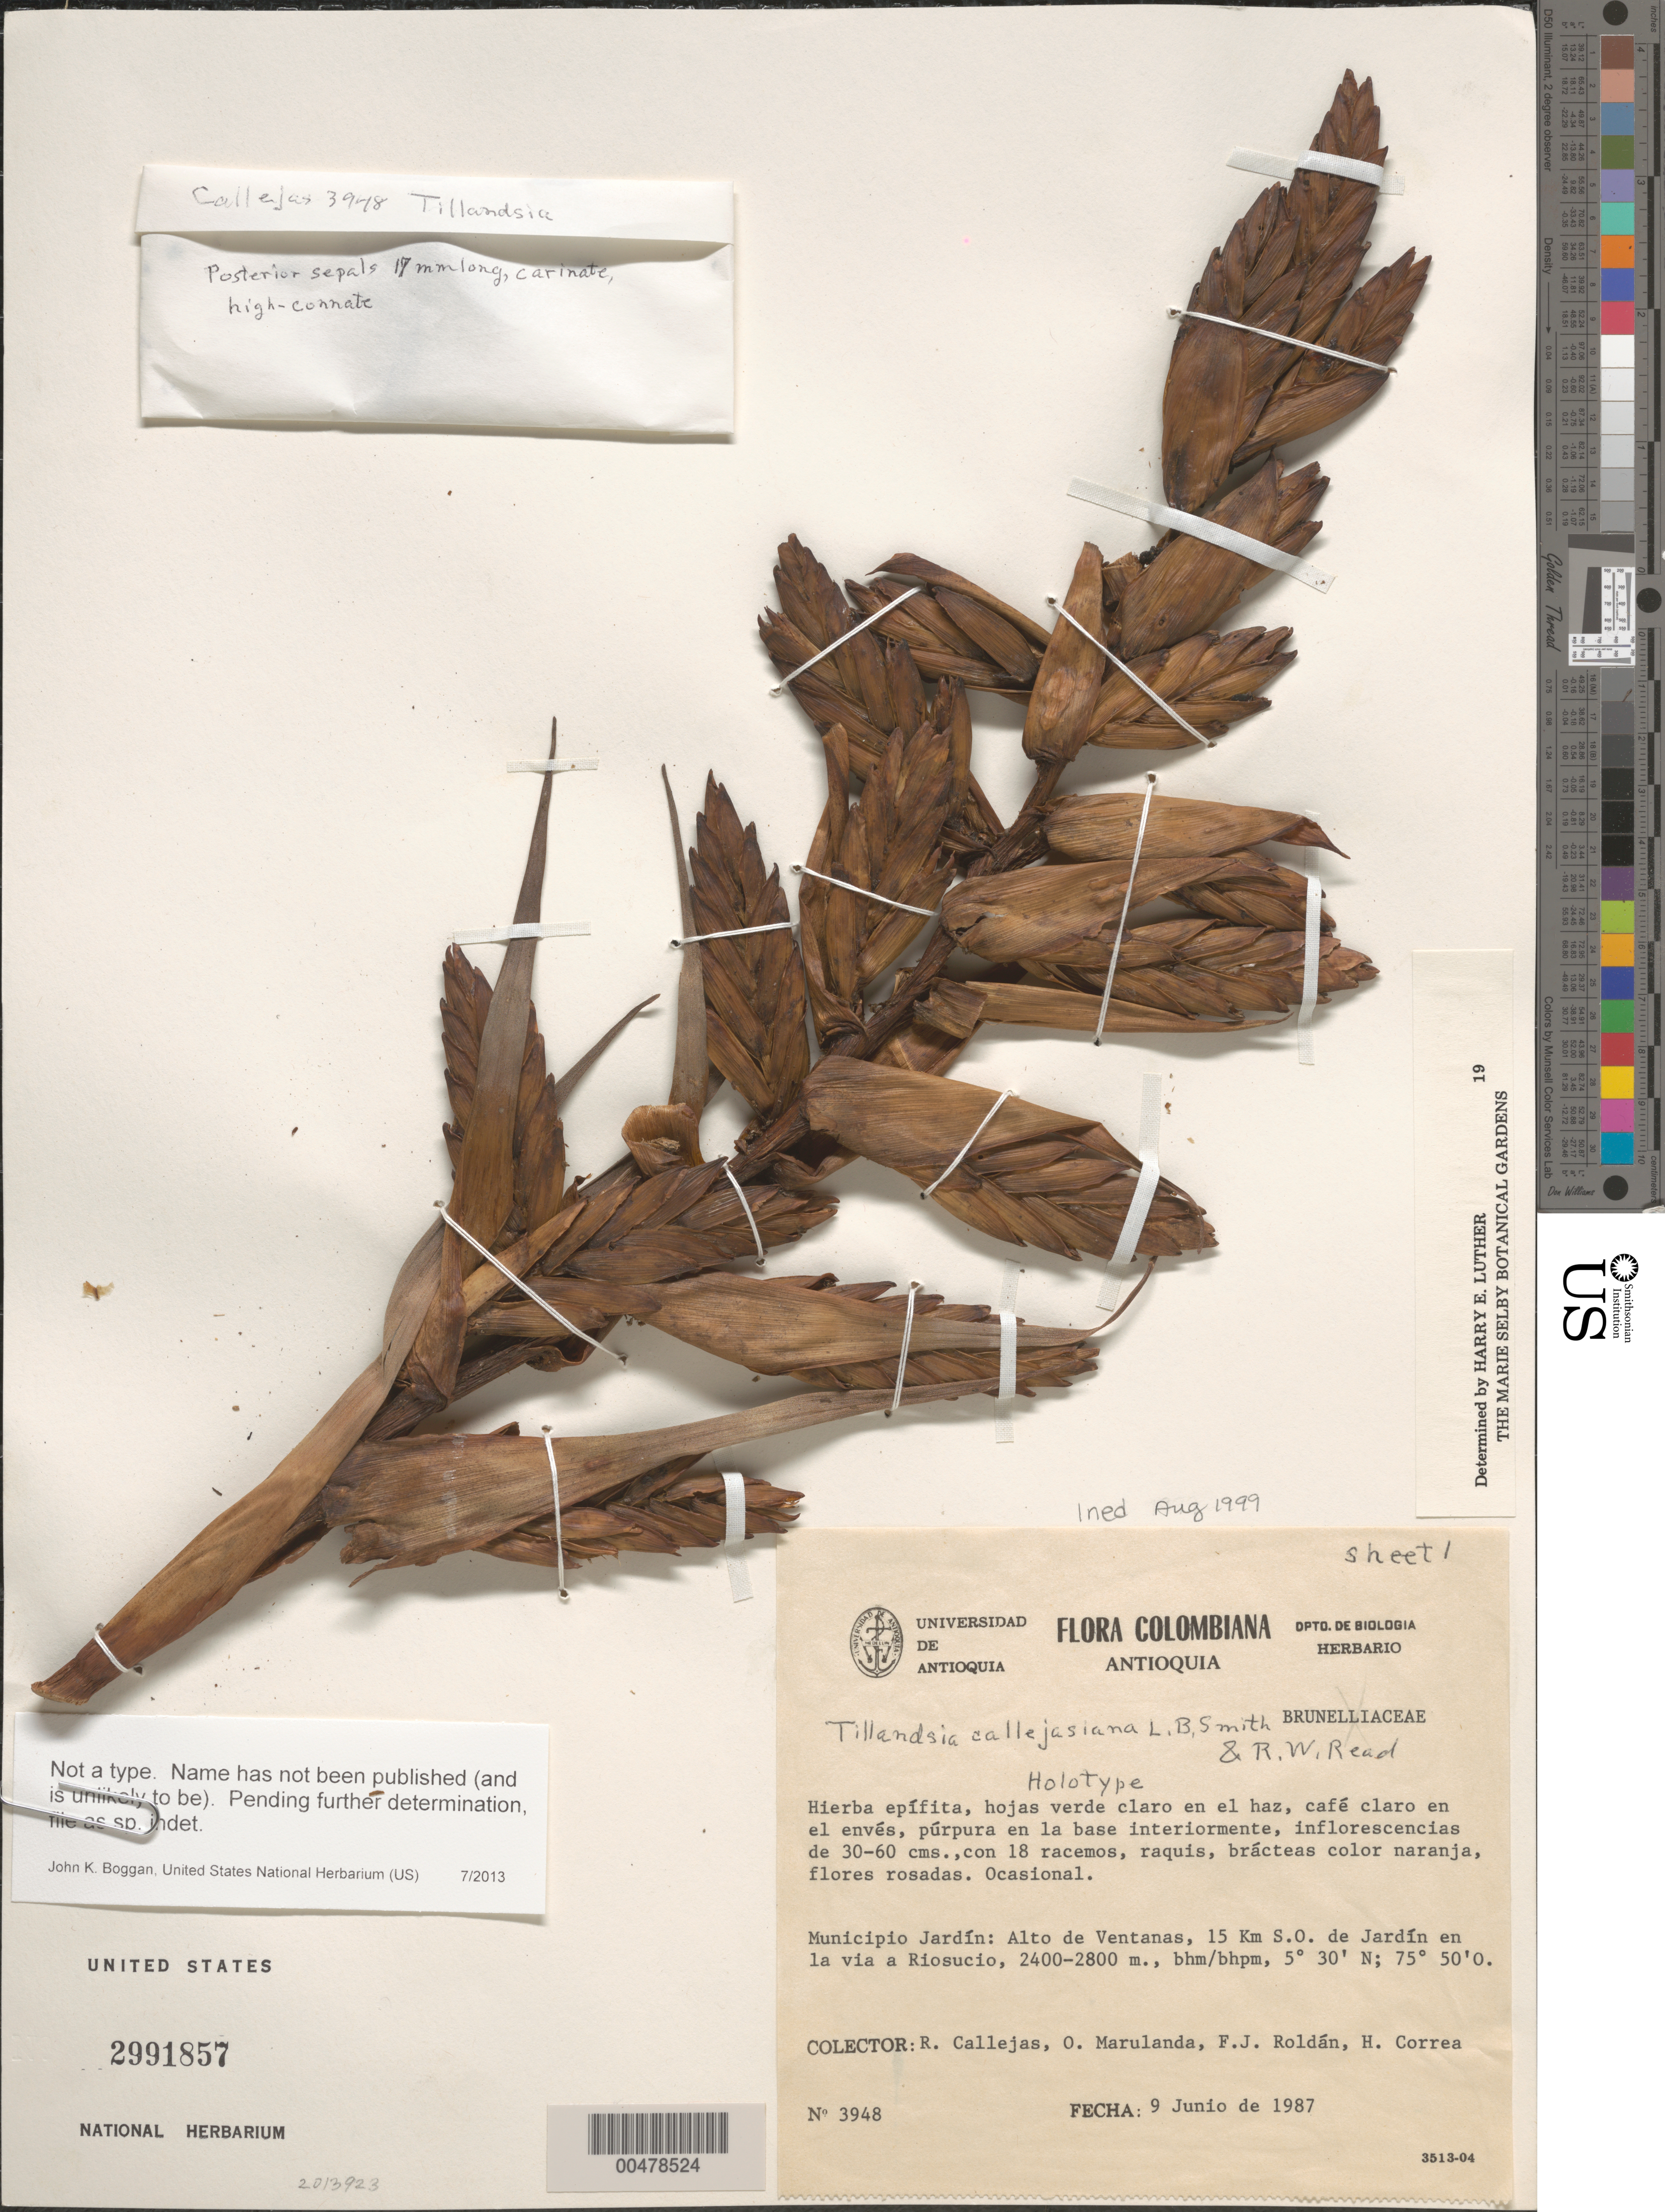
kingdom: Plantae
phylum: Tracheophyta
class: Liliopsida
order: Poales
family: Bromeliaceae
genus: Tillandsia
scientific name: Tillandsia sp.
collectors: R. Callejas, O. Marulanda, F. J. Roldán & H. Correa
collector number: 3948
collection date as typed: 09 Jun 1987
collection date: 1987-06-09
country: Colombia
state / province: Antioquia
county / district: Jardín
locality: Alto de Ventanas, 15 km SE of Jardin en la via a Rio Sucio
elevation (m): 2400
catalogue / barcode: US 2991857